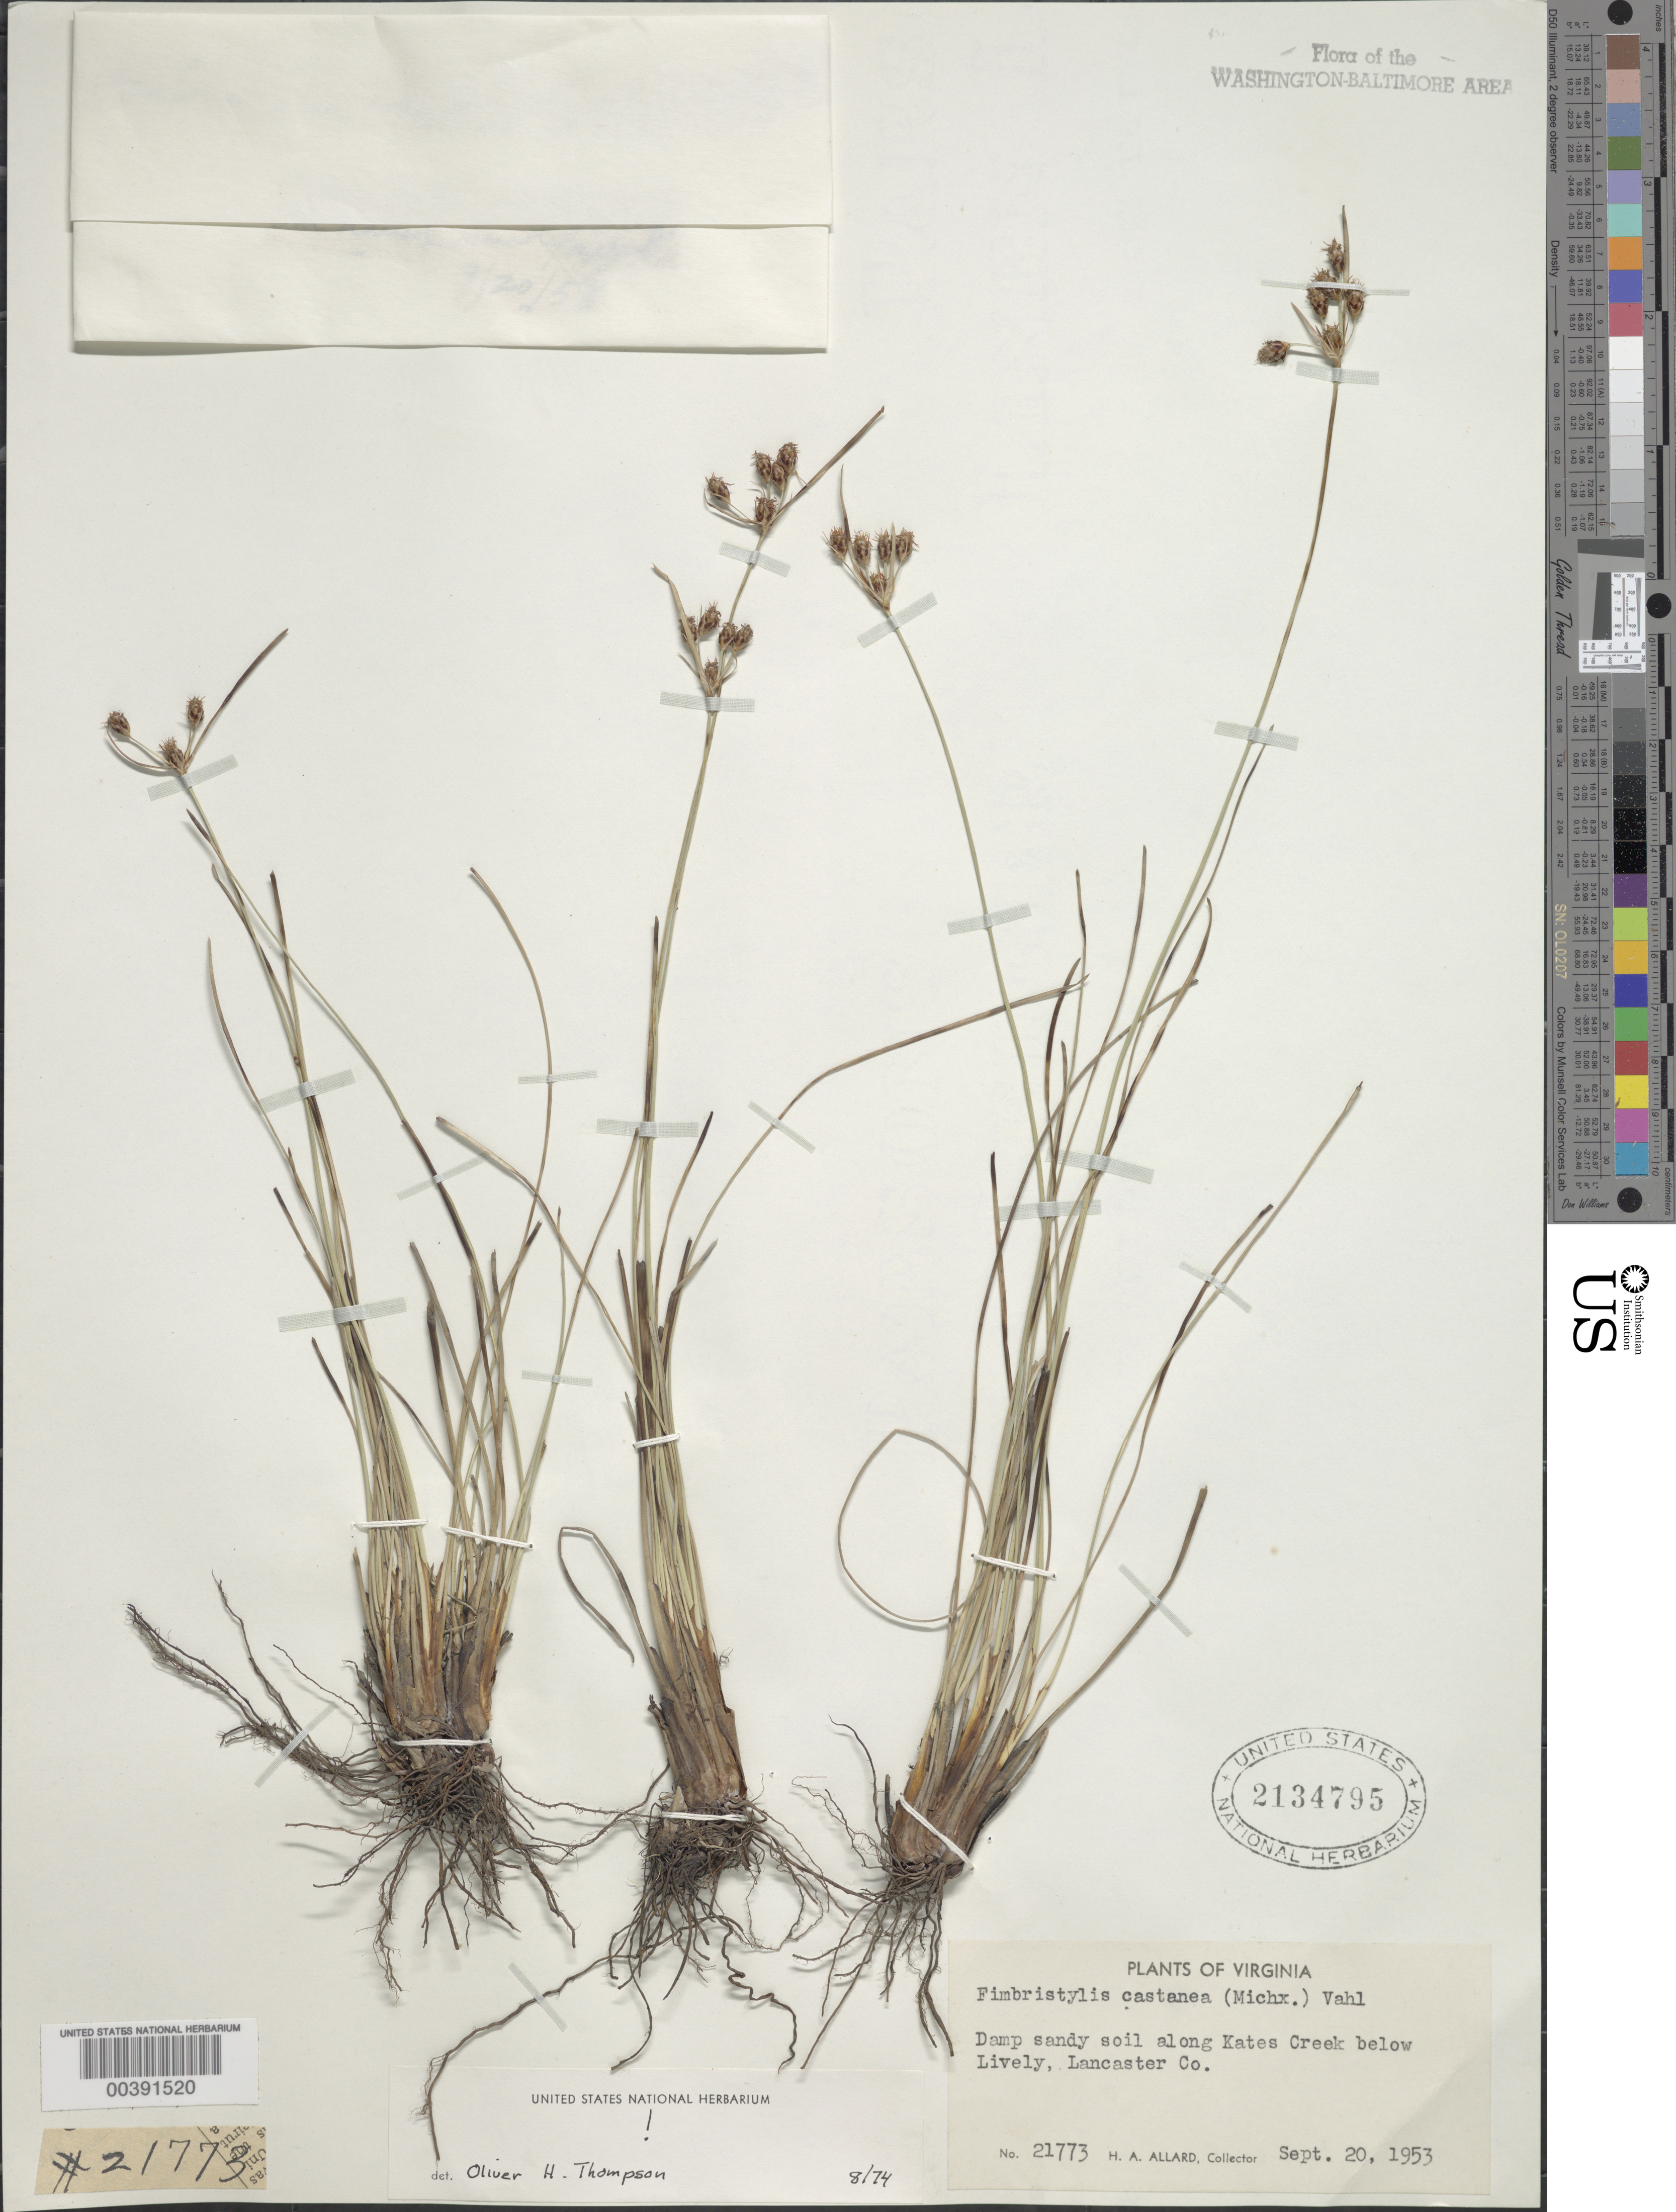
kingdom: Plantae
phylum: Tracheophyta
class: Liliopsida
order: Poales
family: Cyperaceae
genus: Fimbristylis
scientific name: Fimbristylis castanea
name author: (Michx.) Vahl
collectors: H. A. Allard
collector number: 21773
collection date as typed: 20 Sep 1953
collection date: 1953-09-20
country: United States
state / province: Virginia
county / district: Lancaster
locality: Kates Creek, below Lively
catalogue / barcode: US 2134795